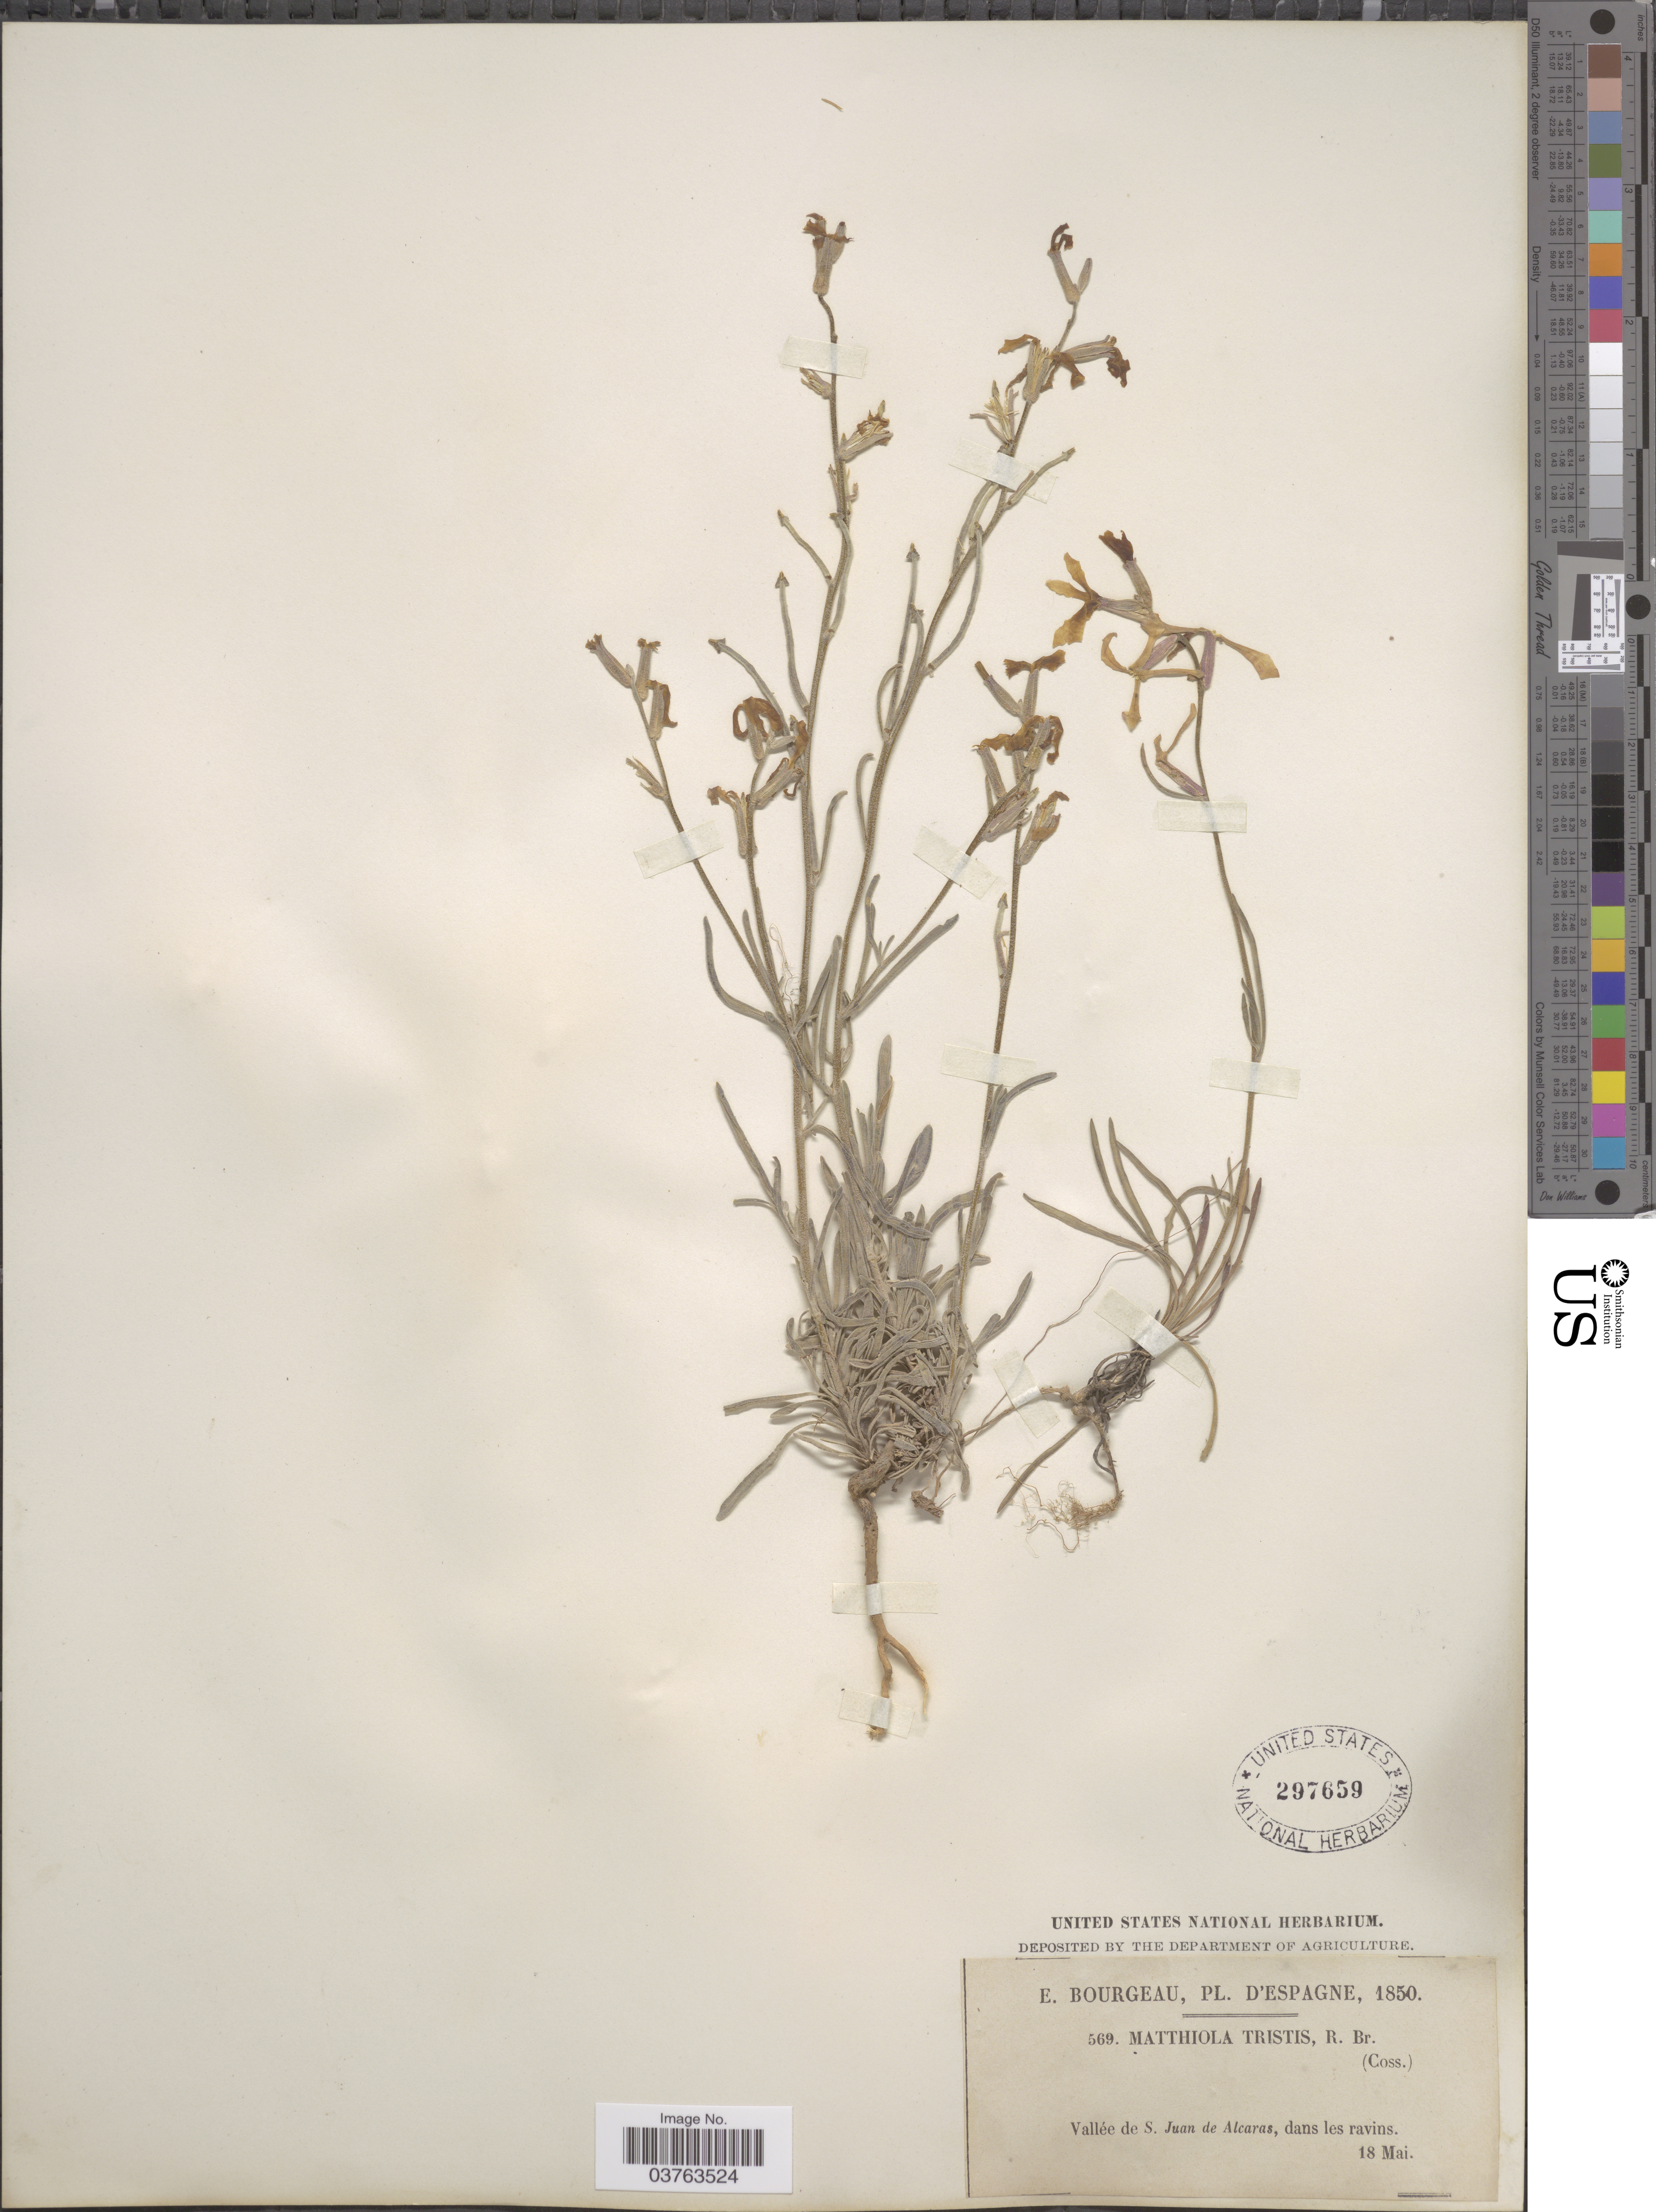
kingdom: Plantae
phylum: Tracheophyta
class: Magnoliopsida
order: Brassicales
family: Brassicaceae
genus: Matthiola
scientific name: Matthiola tristis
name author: (L.) W.T. Aiton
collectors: E. Bourgeau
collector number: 569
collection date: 1850-05-18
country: Spain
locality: Espagne. Vallée de S. Juan de Alcaras, dans les ravins.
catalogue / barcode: US 297659